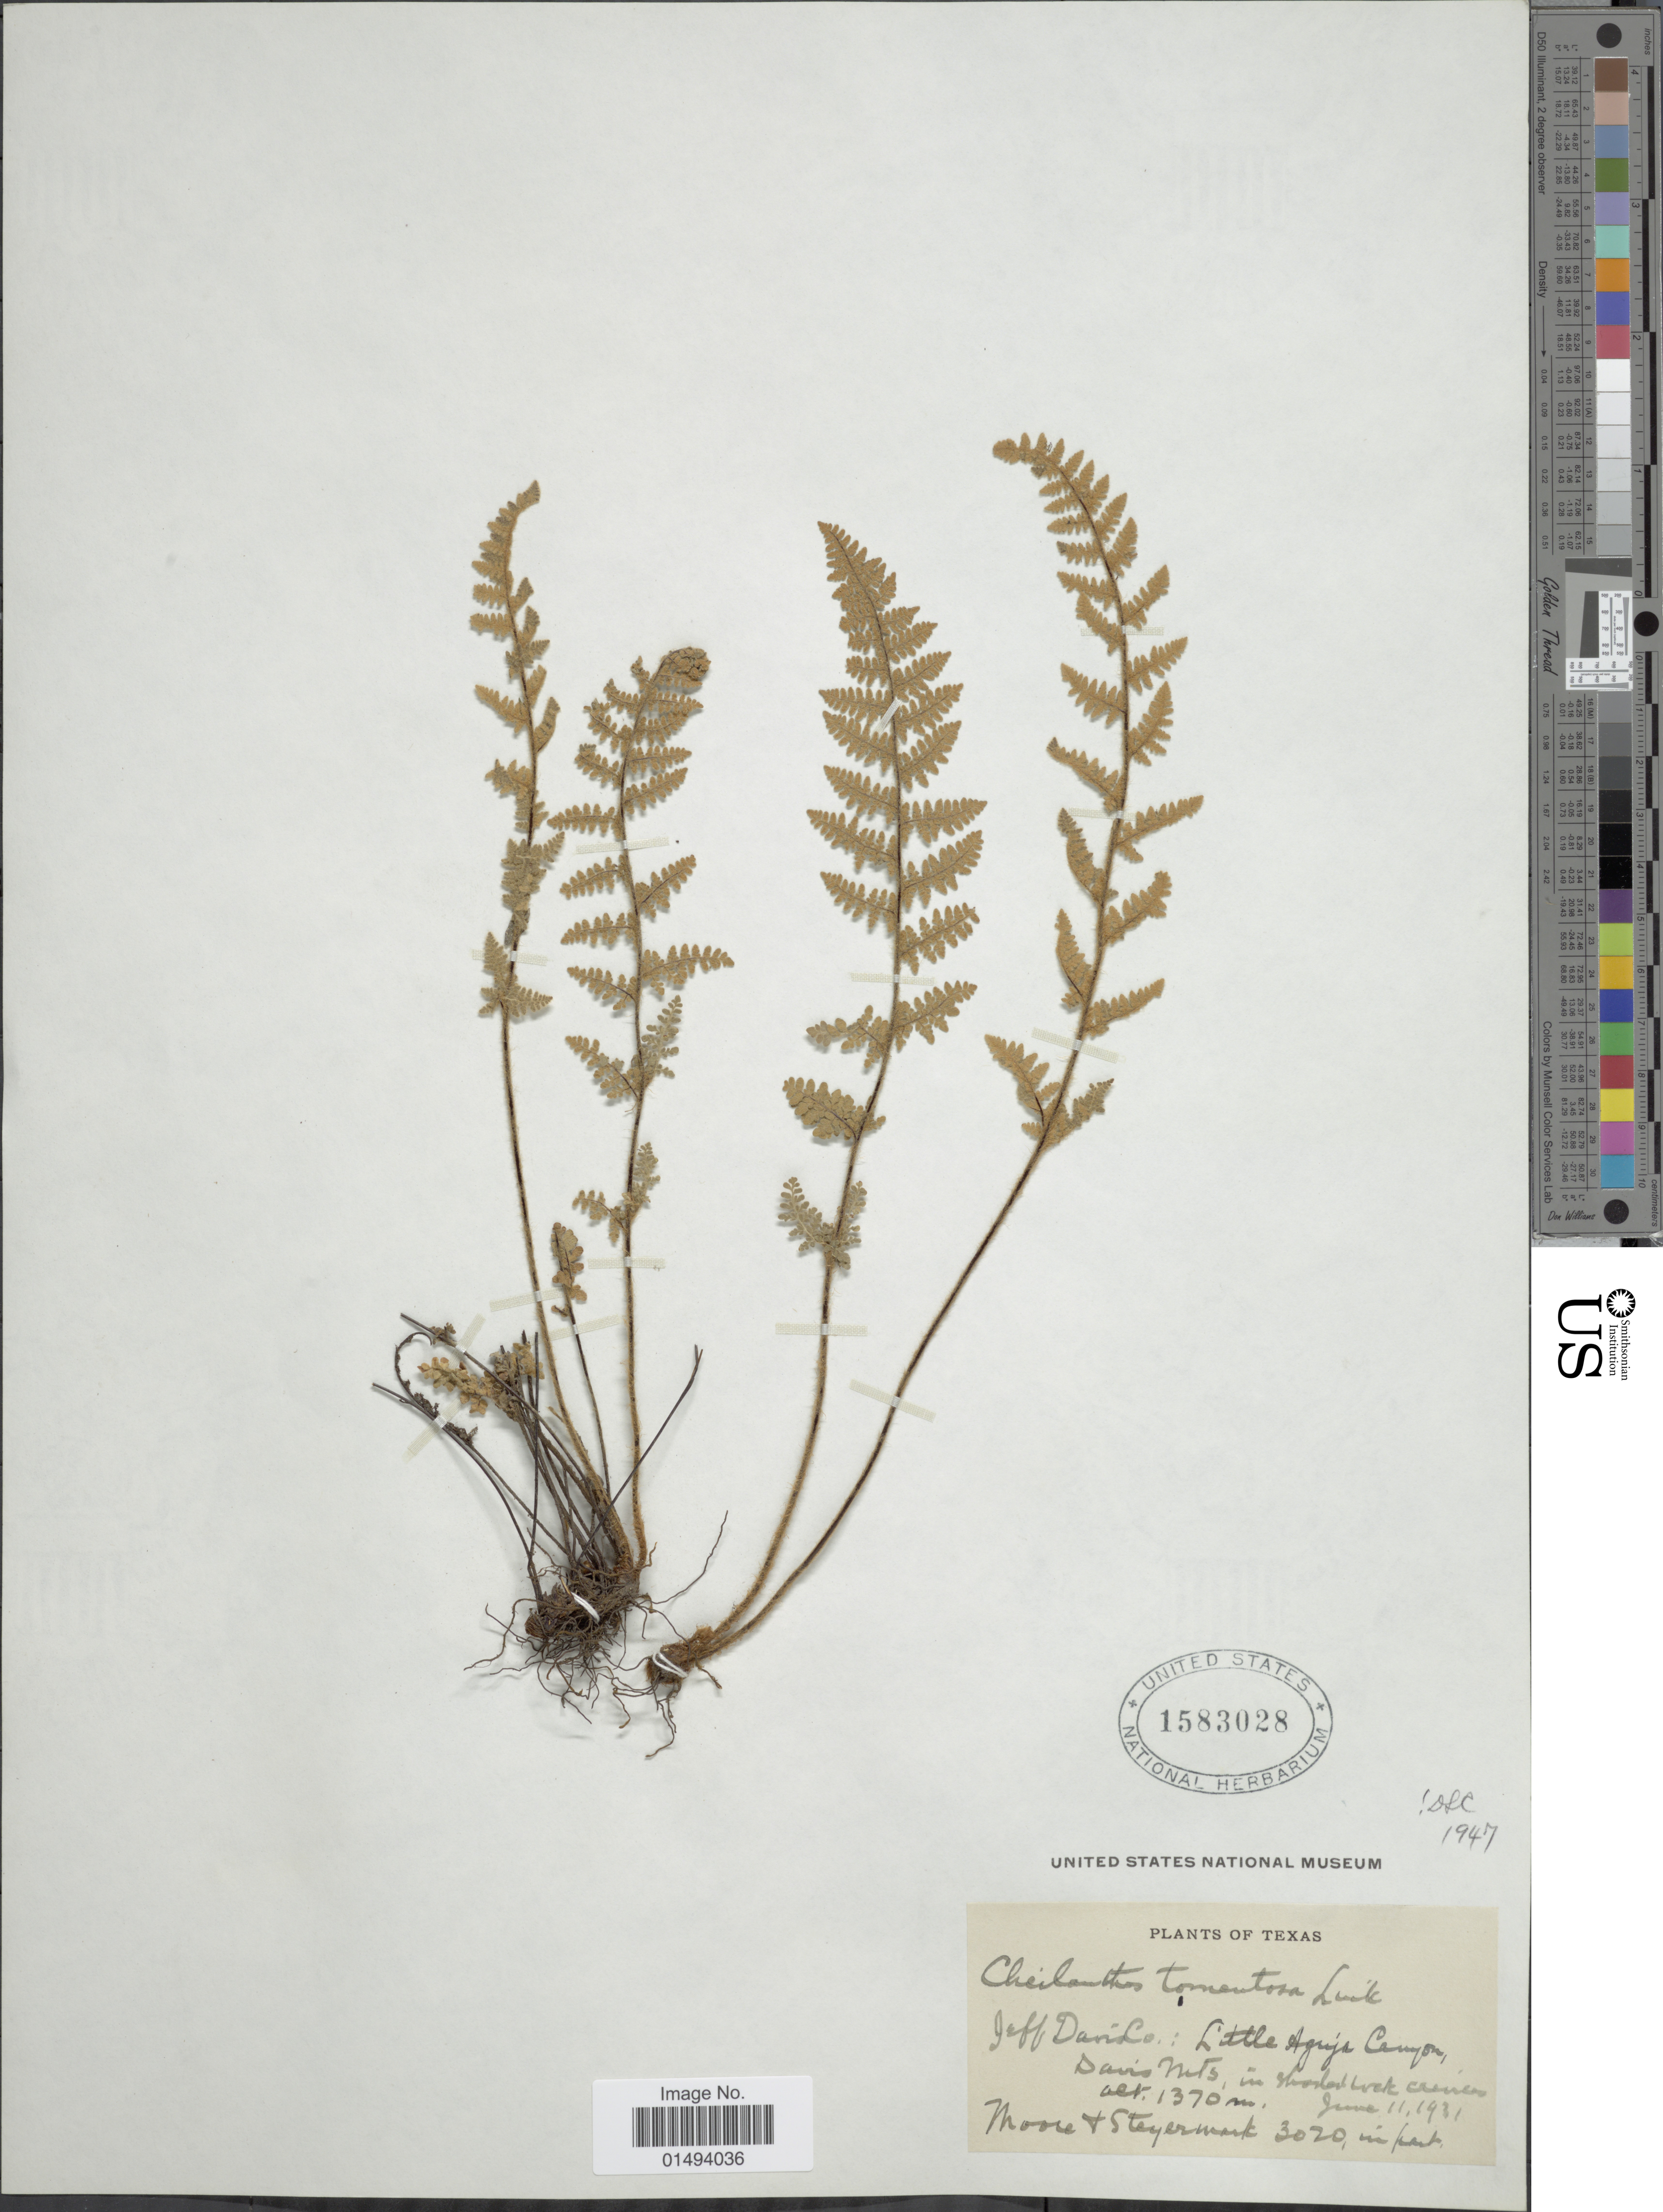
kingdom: Plantae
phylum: Tracheophyta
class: Polypodiopsida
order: Polypodiales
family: Pteridaceae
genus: Myriopteris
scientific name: Myriopteris tomentosa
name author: (Link) Fée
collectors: -. Moore & Steyermark, --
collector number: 3020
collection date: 1931-06-11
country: United States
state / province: Texas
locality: Texas, Jeff Davis Co: Little Aguja Canyon, Davis Mts.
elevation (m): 1370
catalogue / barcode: US 1583028